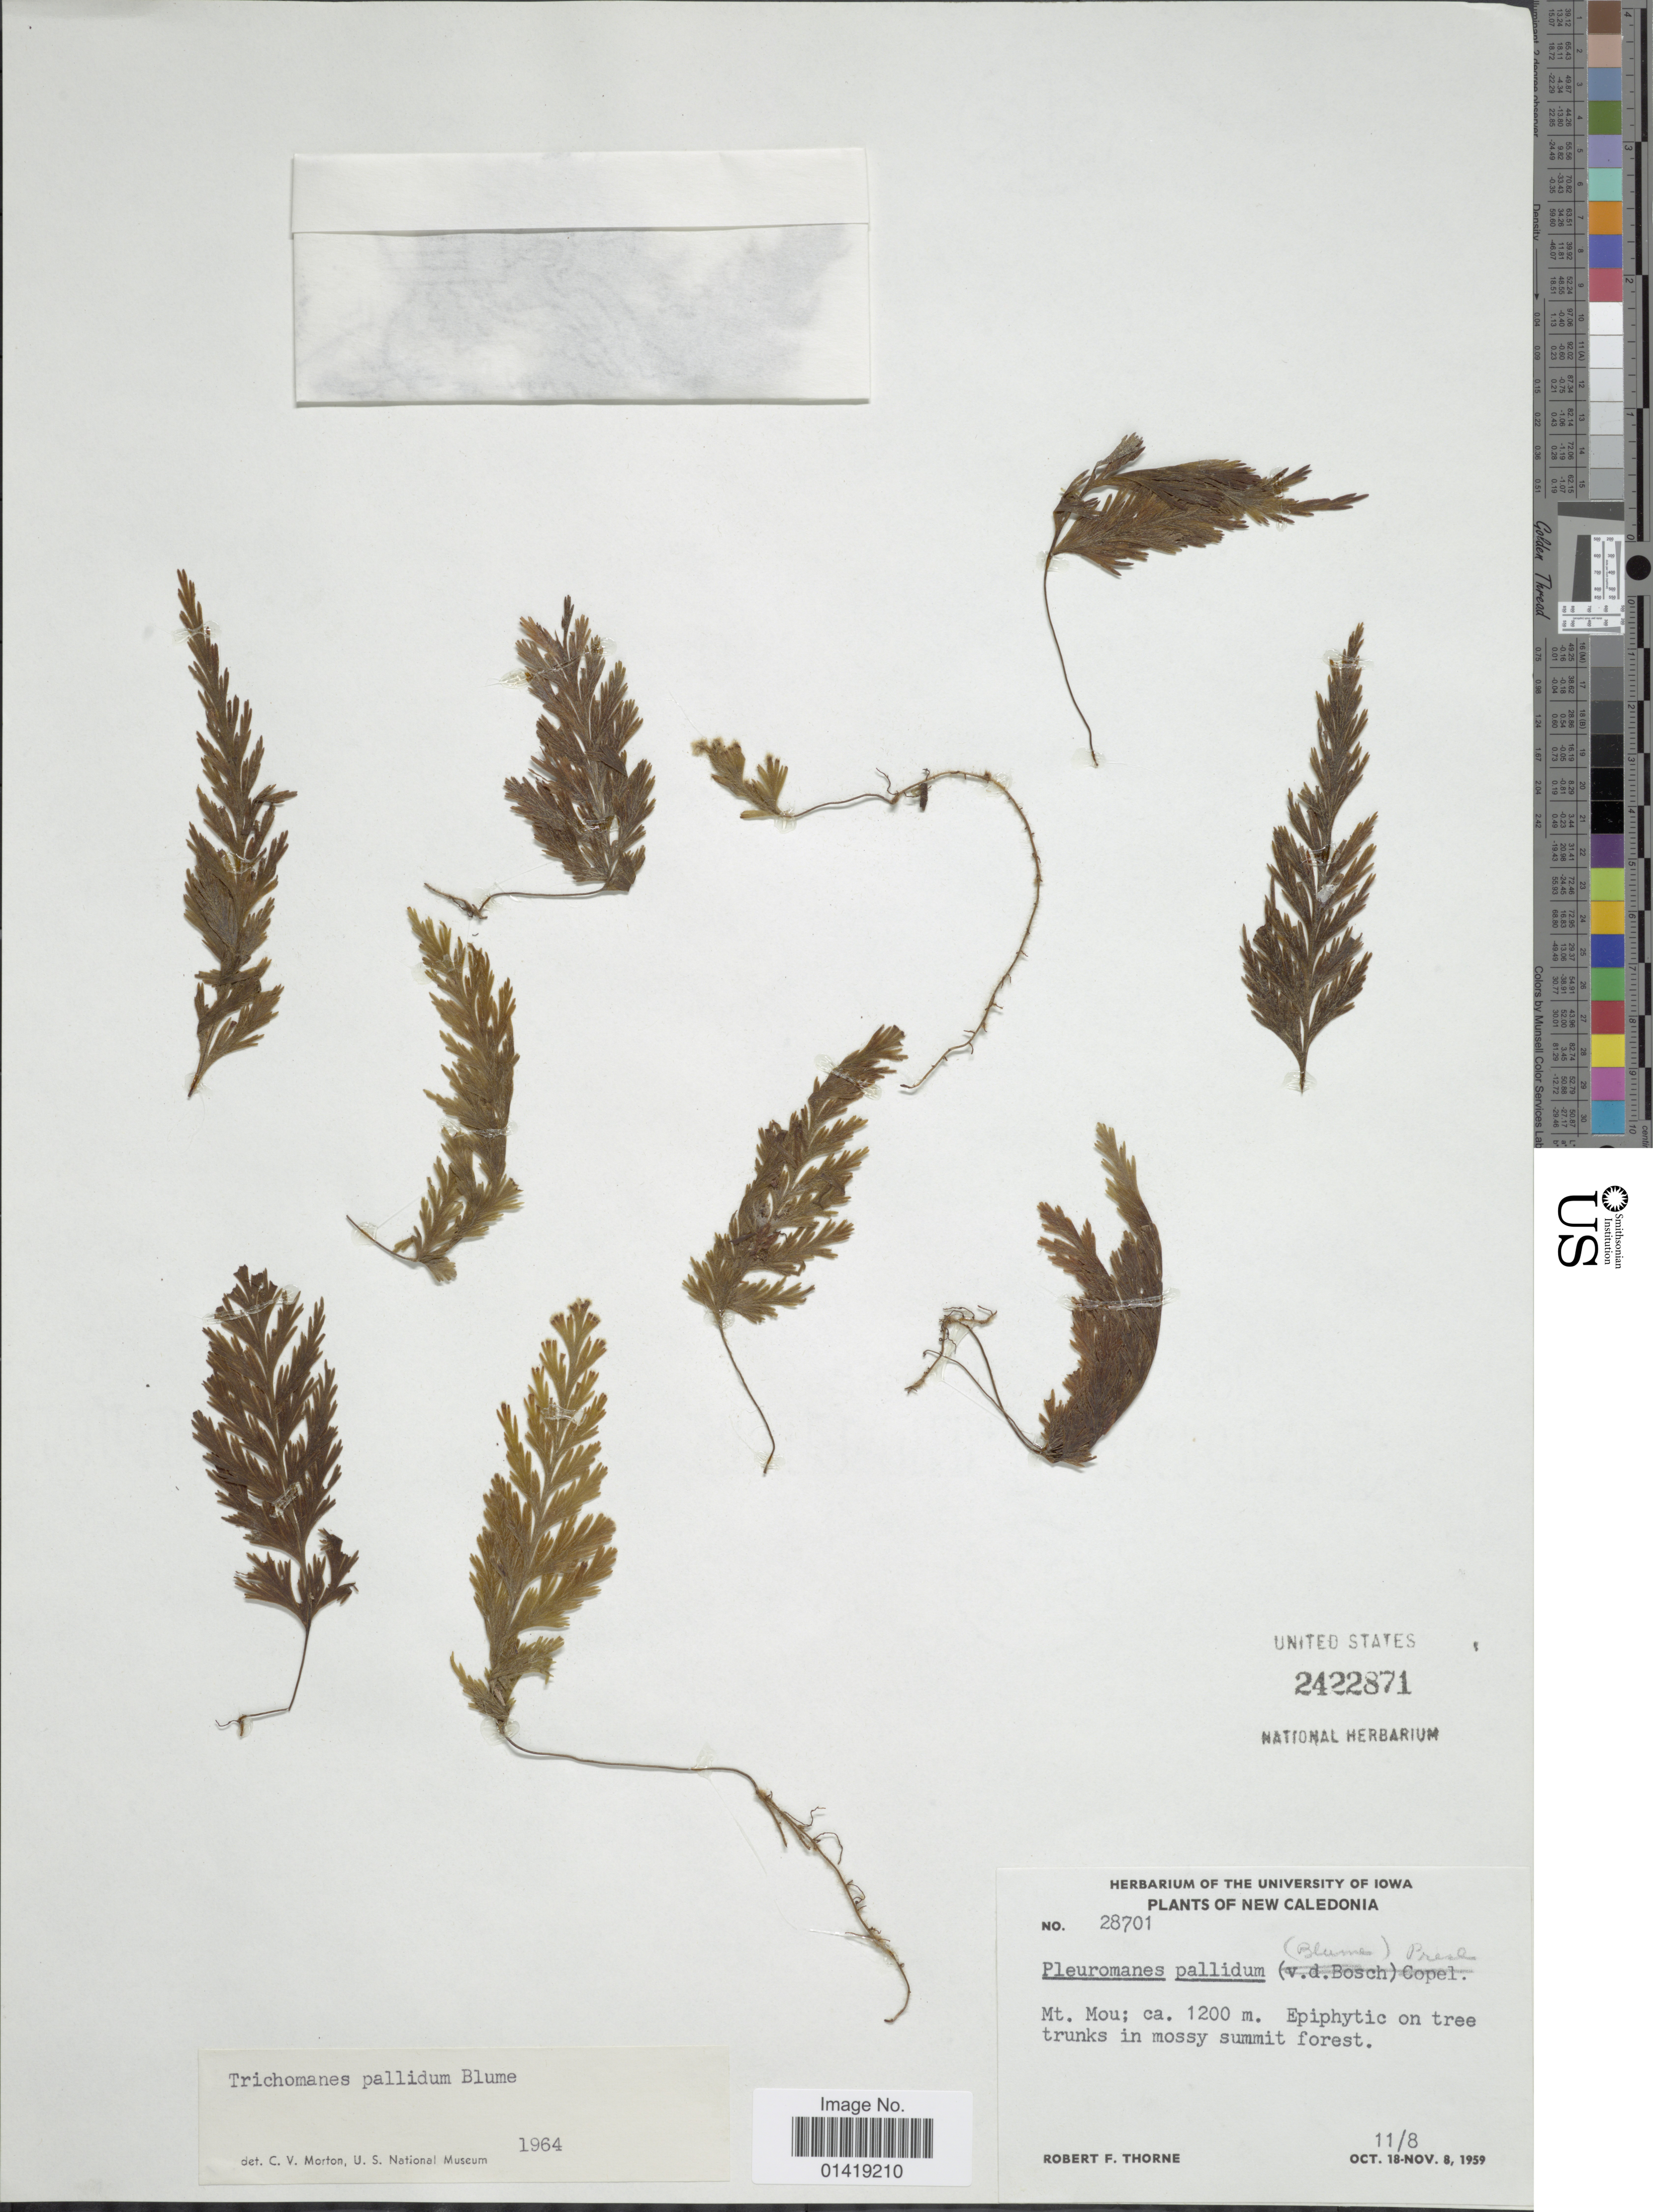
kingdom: Plantae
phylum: Tracheophyta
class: Polypodiopsida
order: Hymenophyllales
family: Hymenophyllaceae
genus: Hymenophyllum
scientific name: Hymenophyllum pallidum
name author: (Blume) Ebihara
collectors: R. F. Thorne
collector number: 28701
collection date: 1959-10-18/1959-11-08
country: New Caledonia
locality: Mt. Mou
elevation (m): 1200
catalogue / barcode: US 2422871